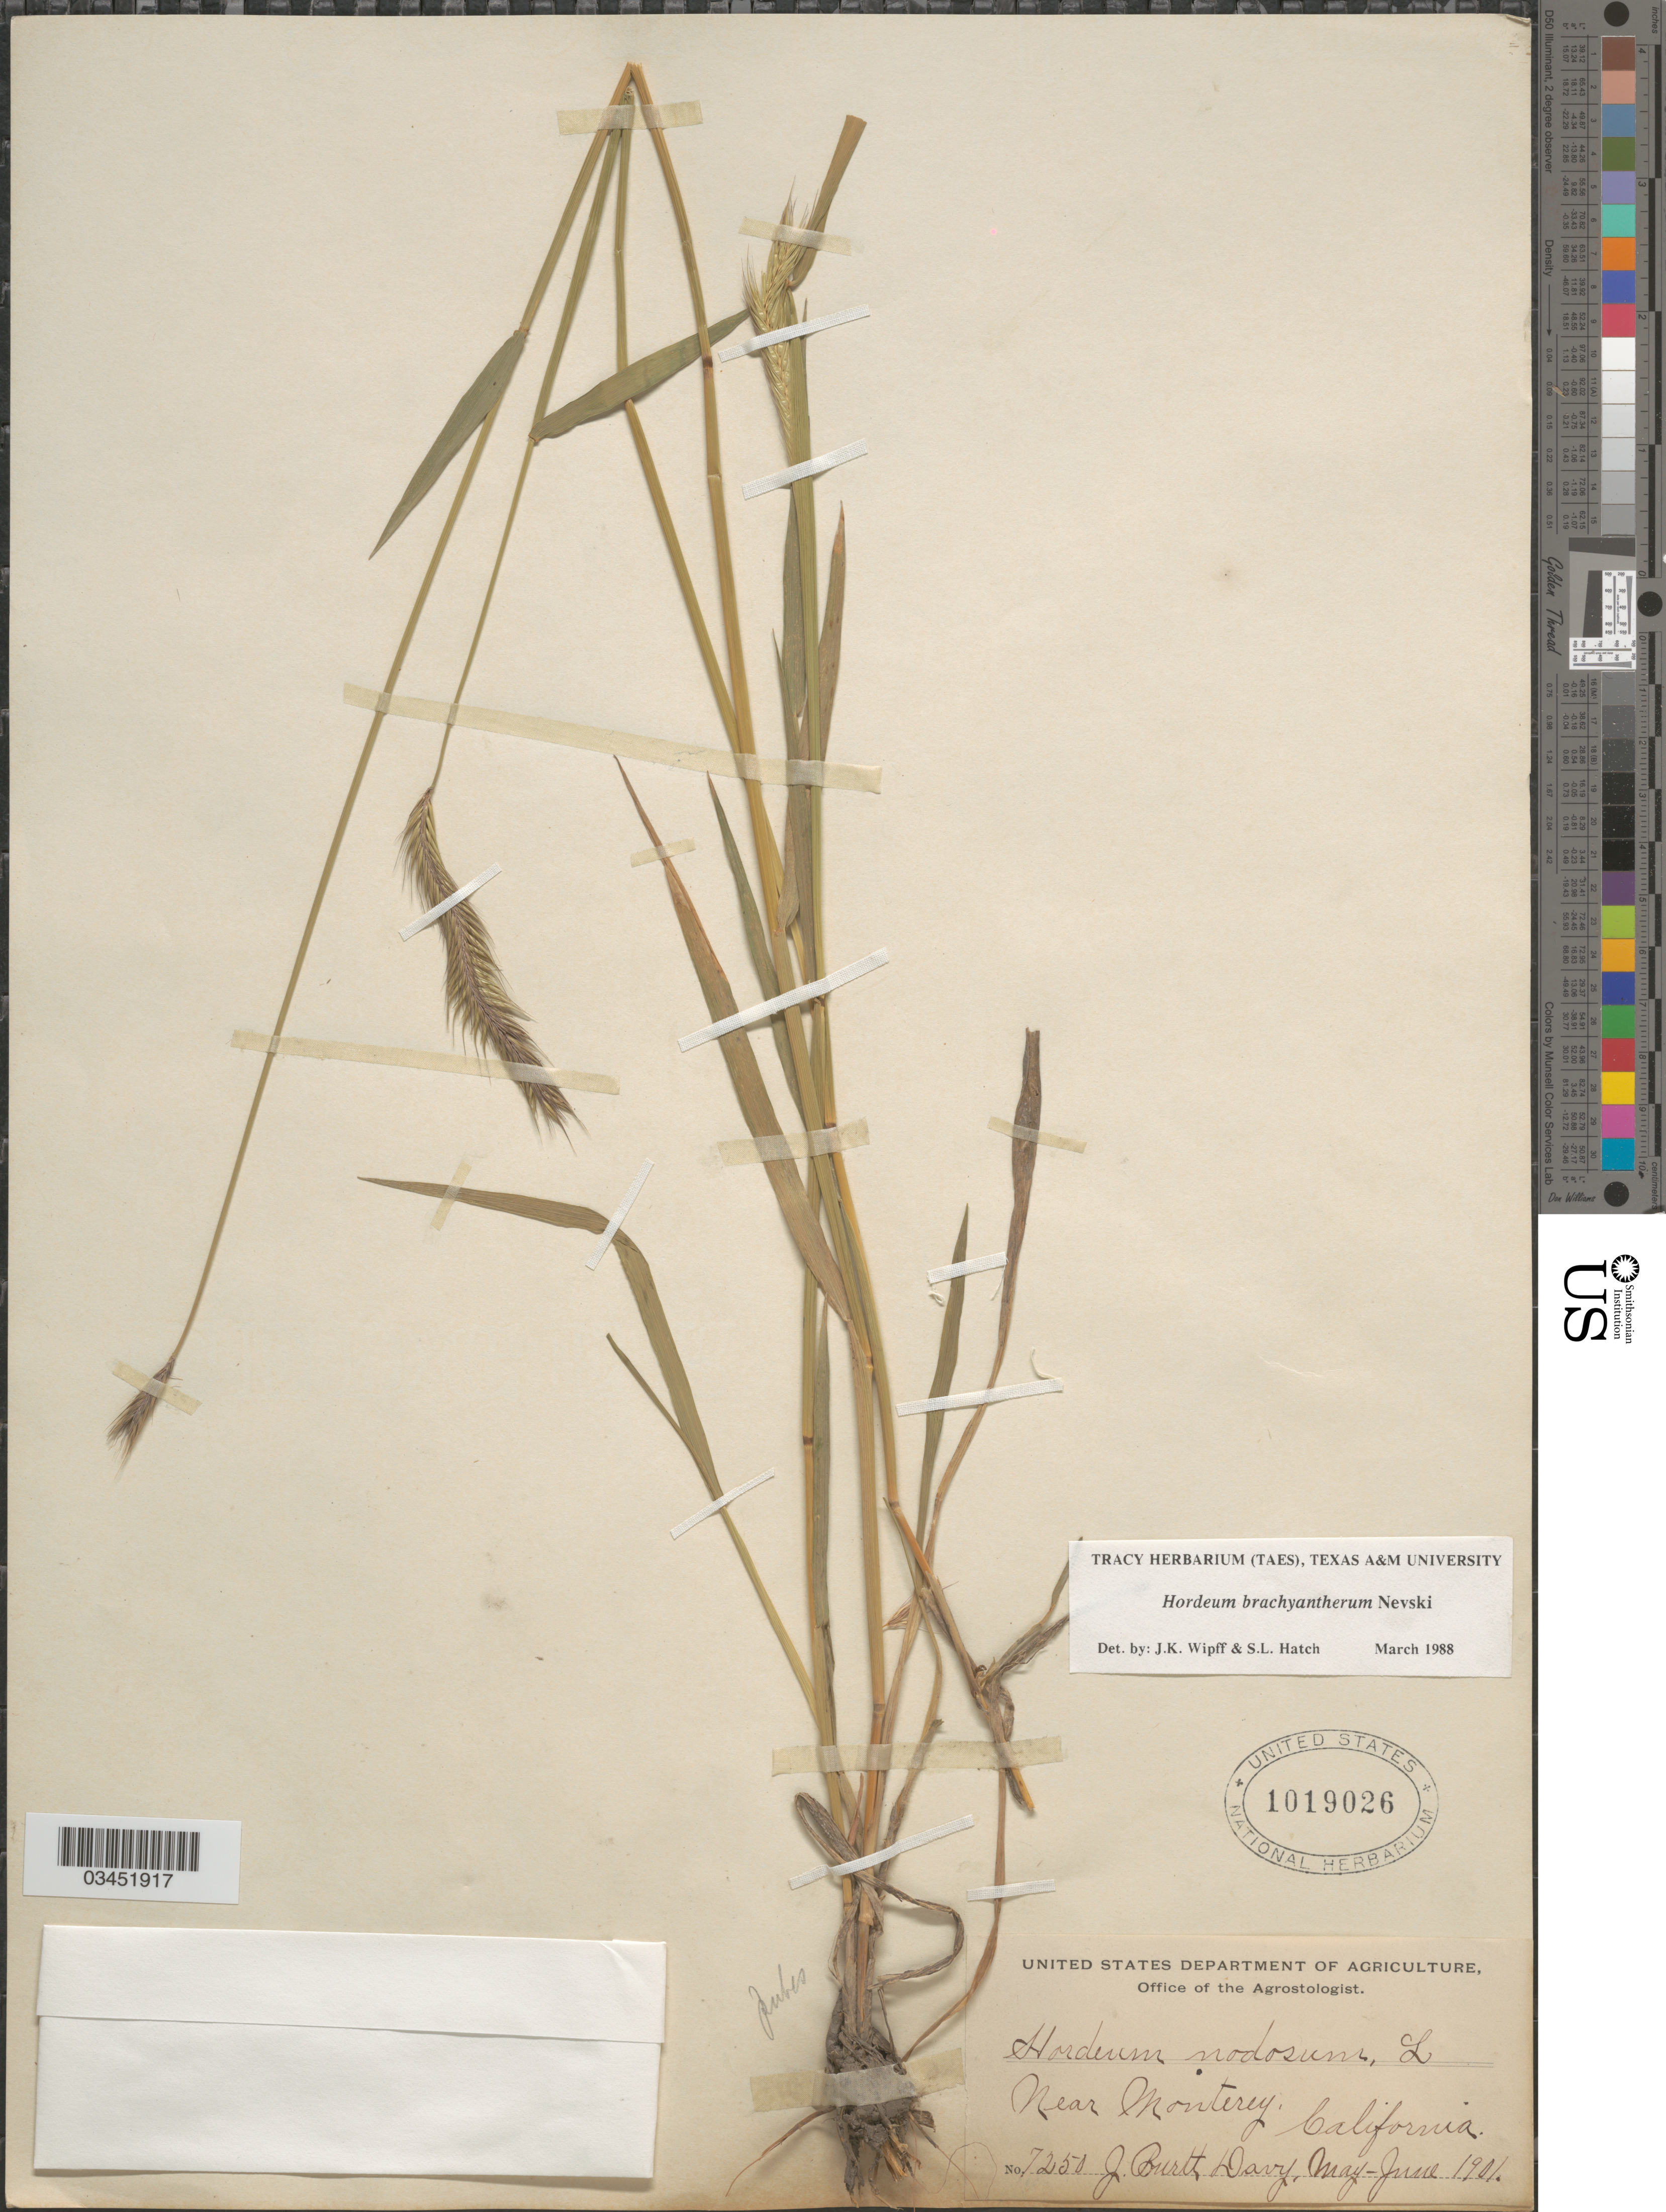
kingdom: Plantae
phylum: Tracheophyta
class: Liliopsida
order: Poales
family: Poaceae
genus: Hordeum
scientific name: Hordeum brachyantherum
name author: Nevski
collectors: J. Burtt Davy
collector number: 7250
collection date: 1901-05/1901-06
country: United States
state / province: California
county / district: Monterey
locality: Near Monterey.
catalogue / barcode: US 1019026